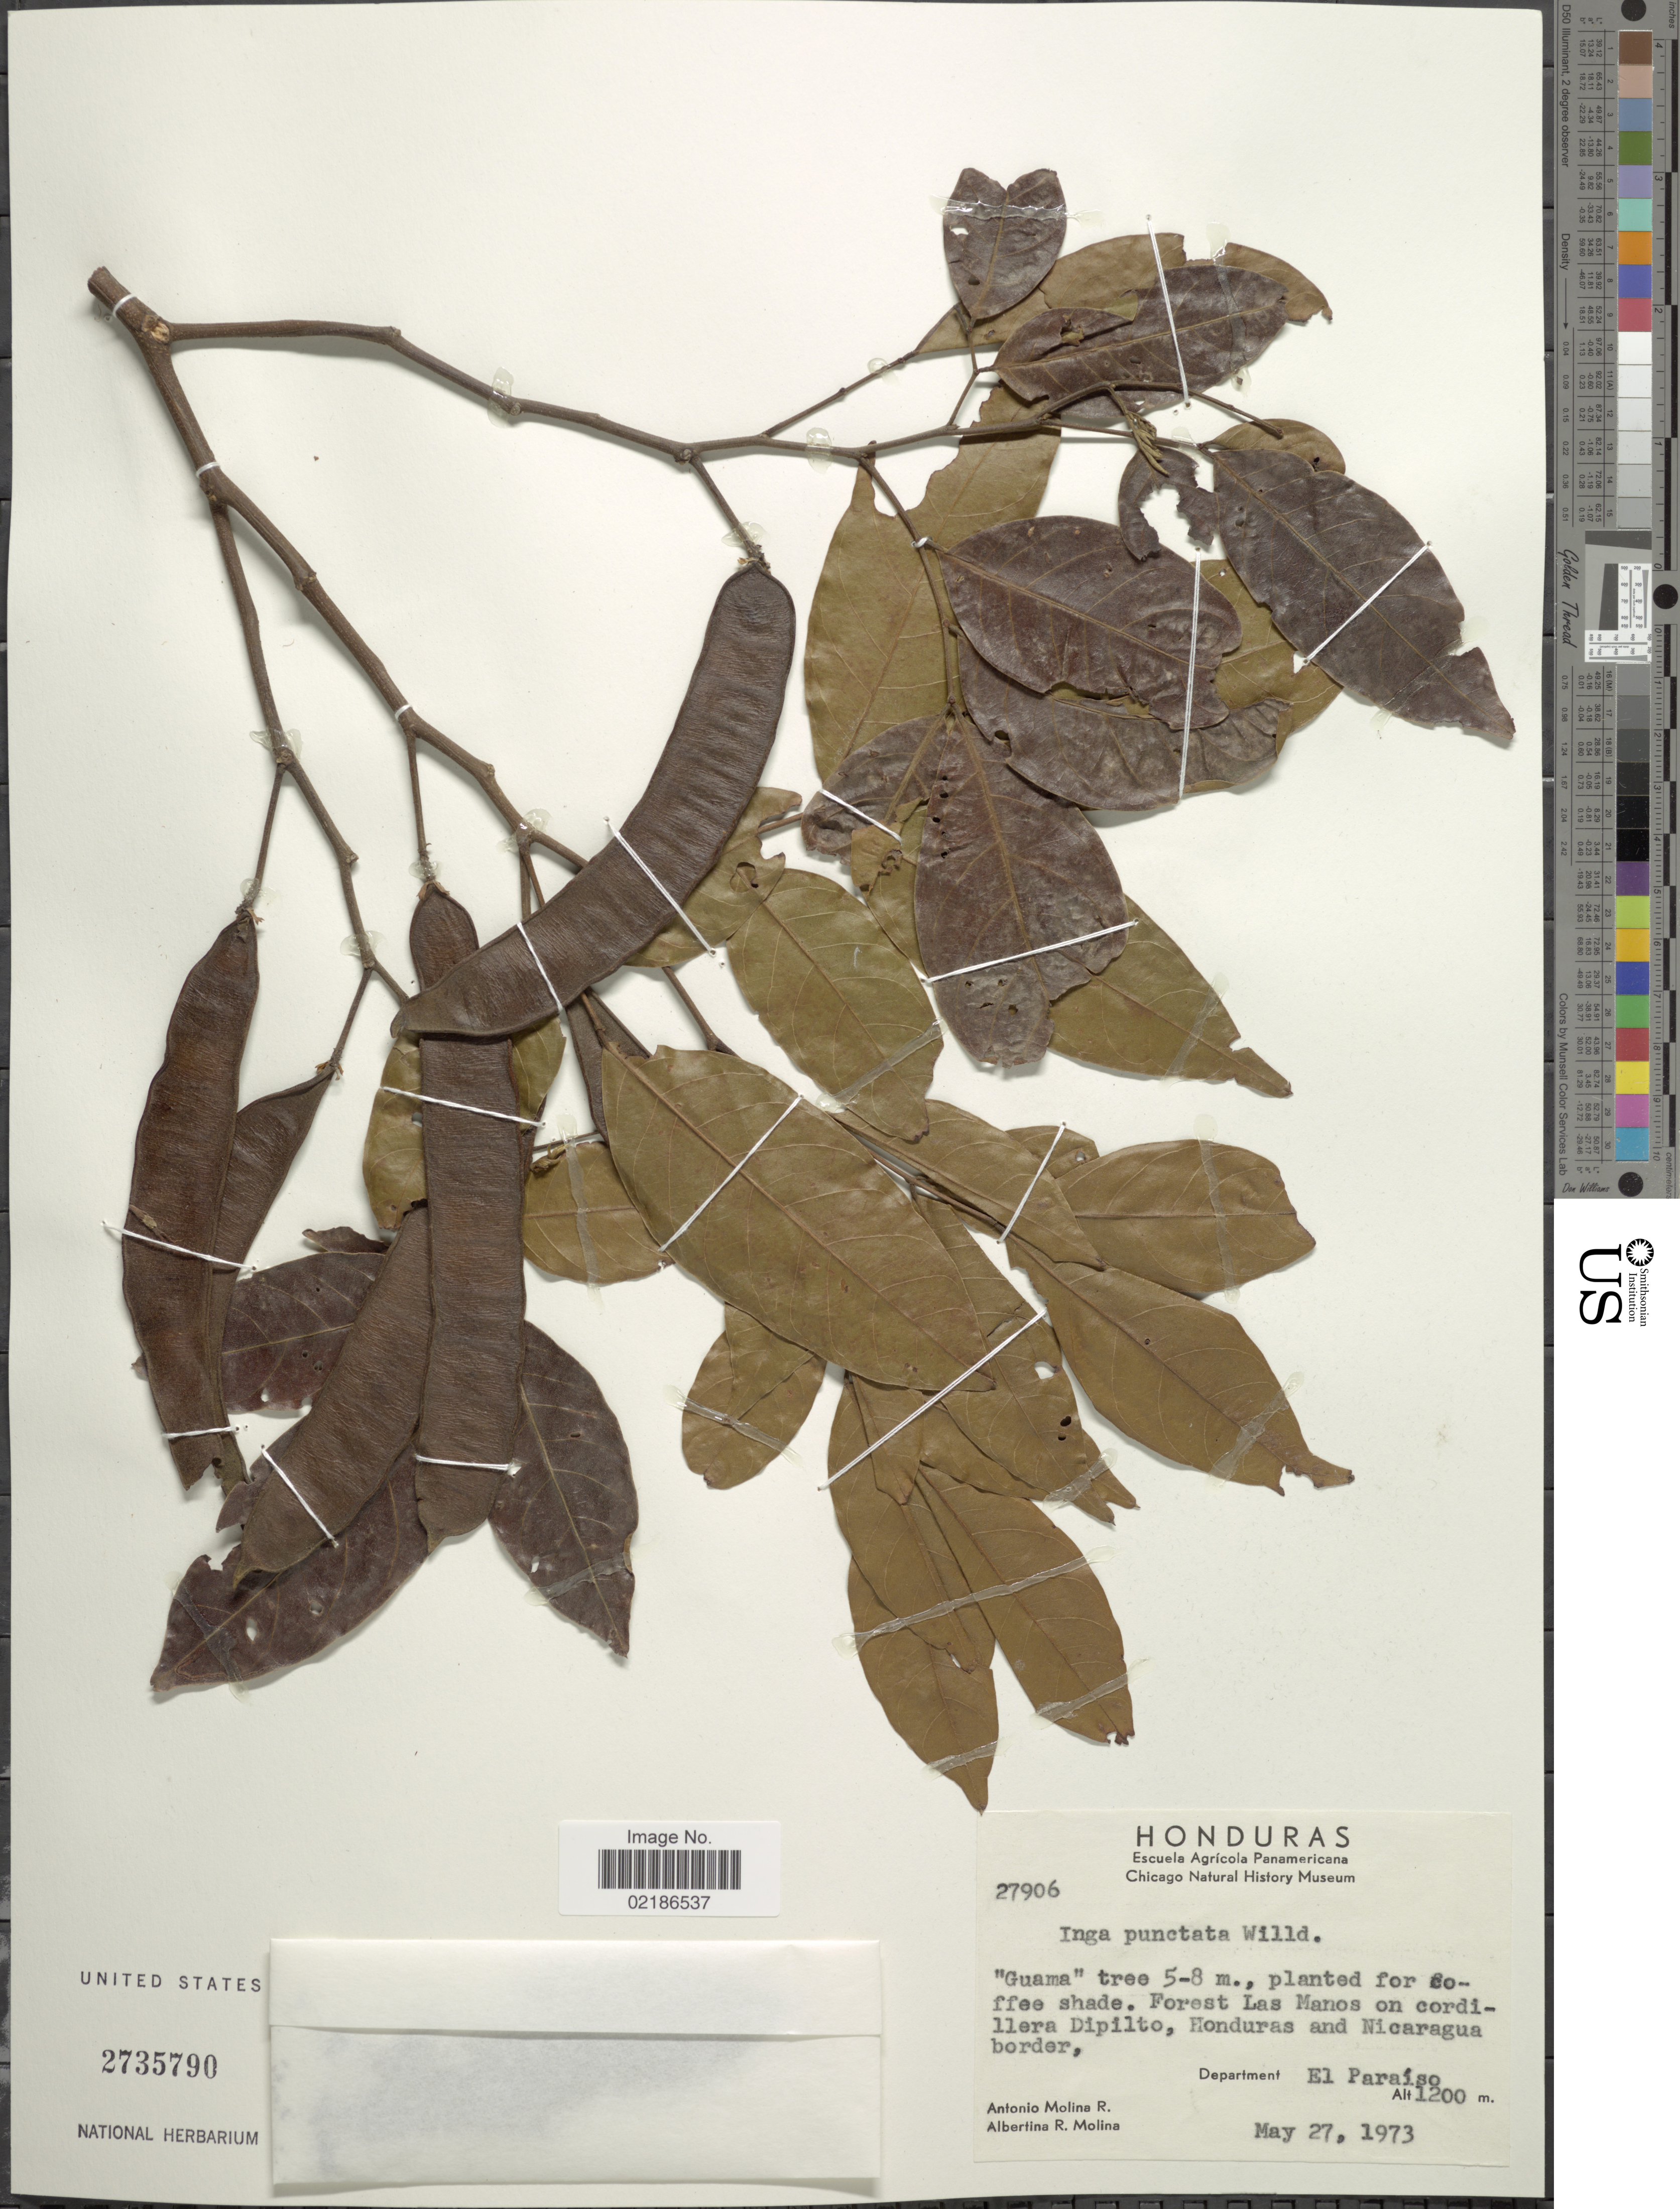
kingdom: Plantae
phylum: Tracheophyta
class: Magnoliopsida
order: Fabales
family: Fabaceae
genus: Inga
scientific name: Inga punctata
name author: Willd.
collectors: A. Molina R. & A. R. Molina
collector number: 27906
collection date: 1973-05-27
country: Honduras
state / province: El Paraíso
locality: Forest Las Manos on Cordillera Dipilto, Honduras and Nicaragua border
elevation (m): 1200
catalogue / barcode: US 2735790